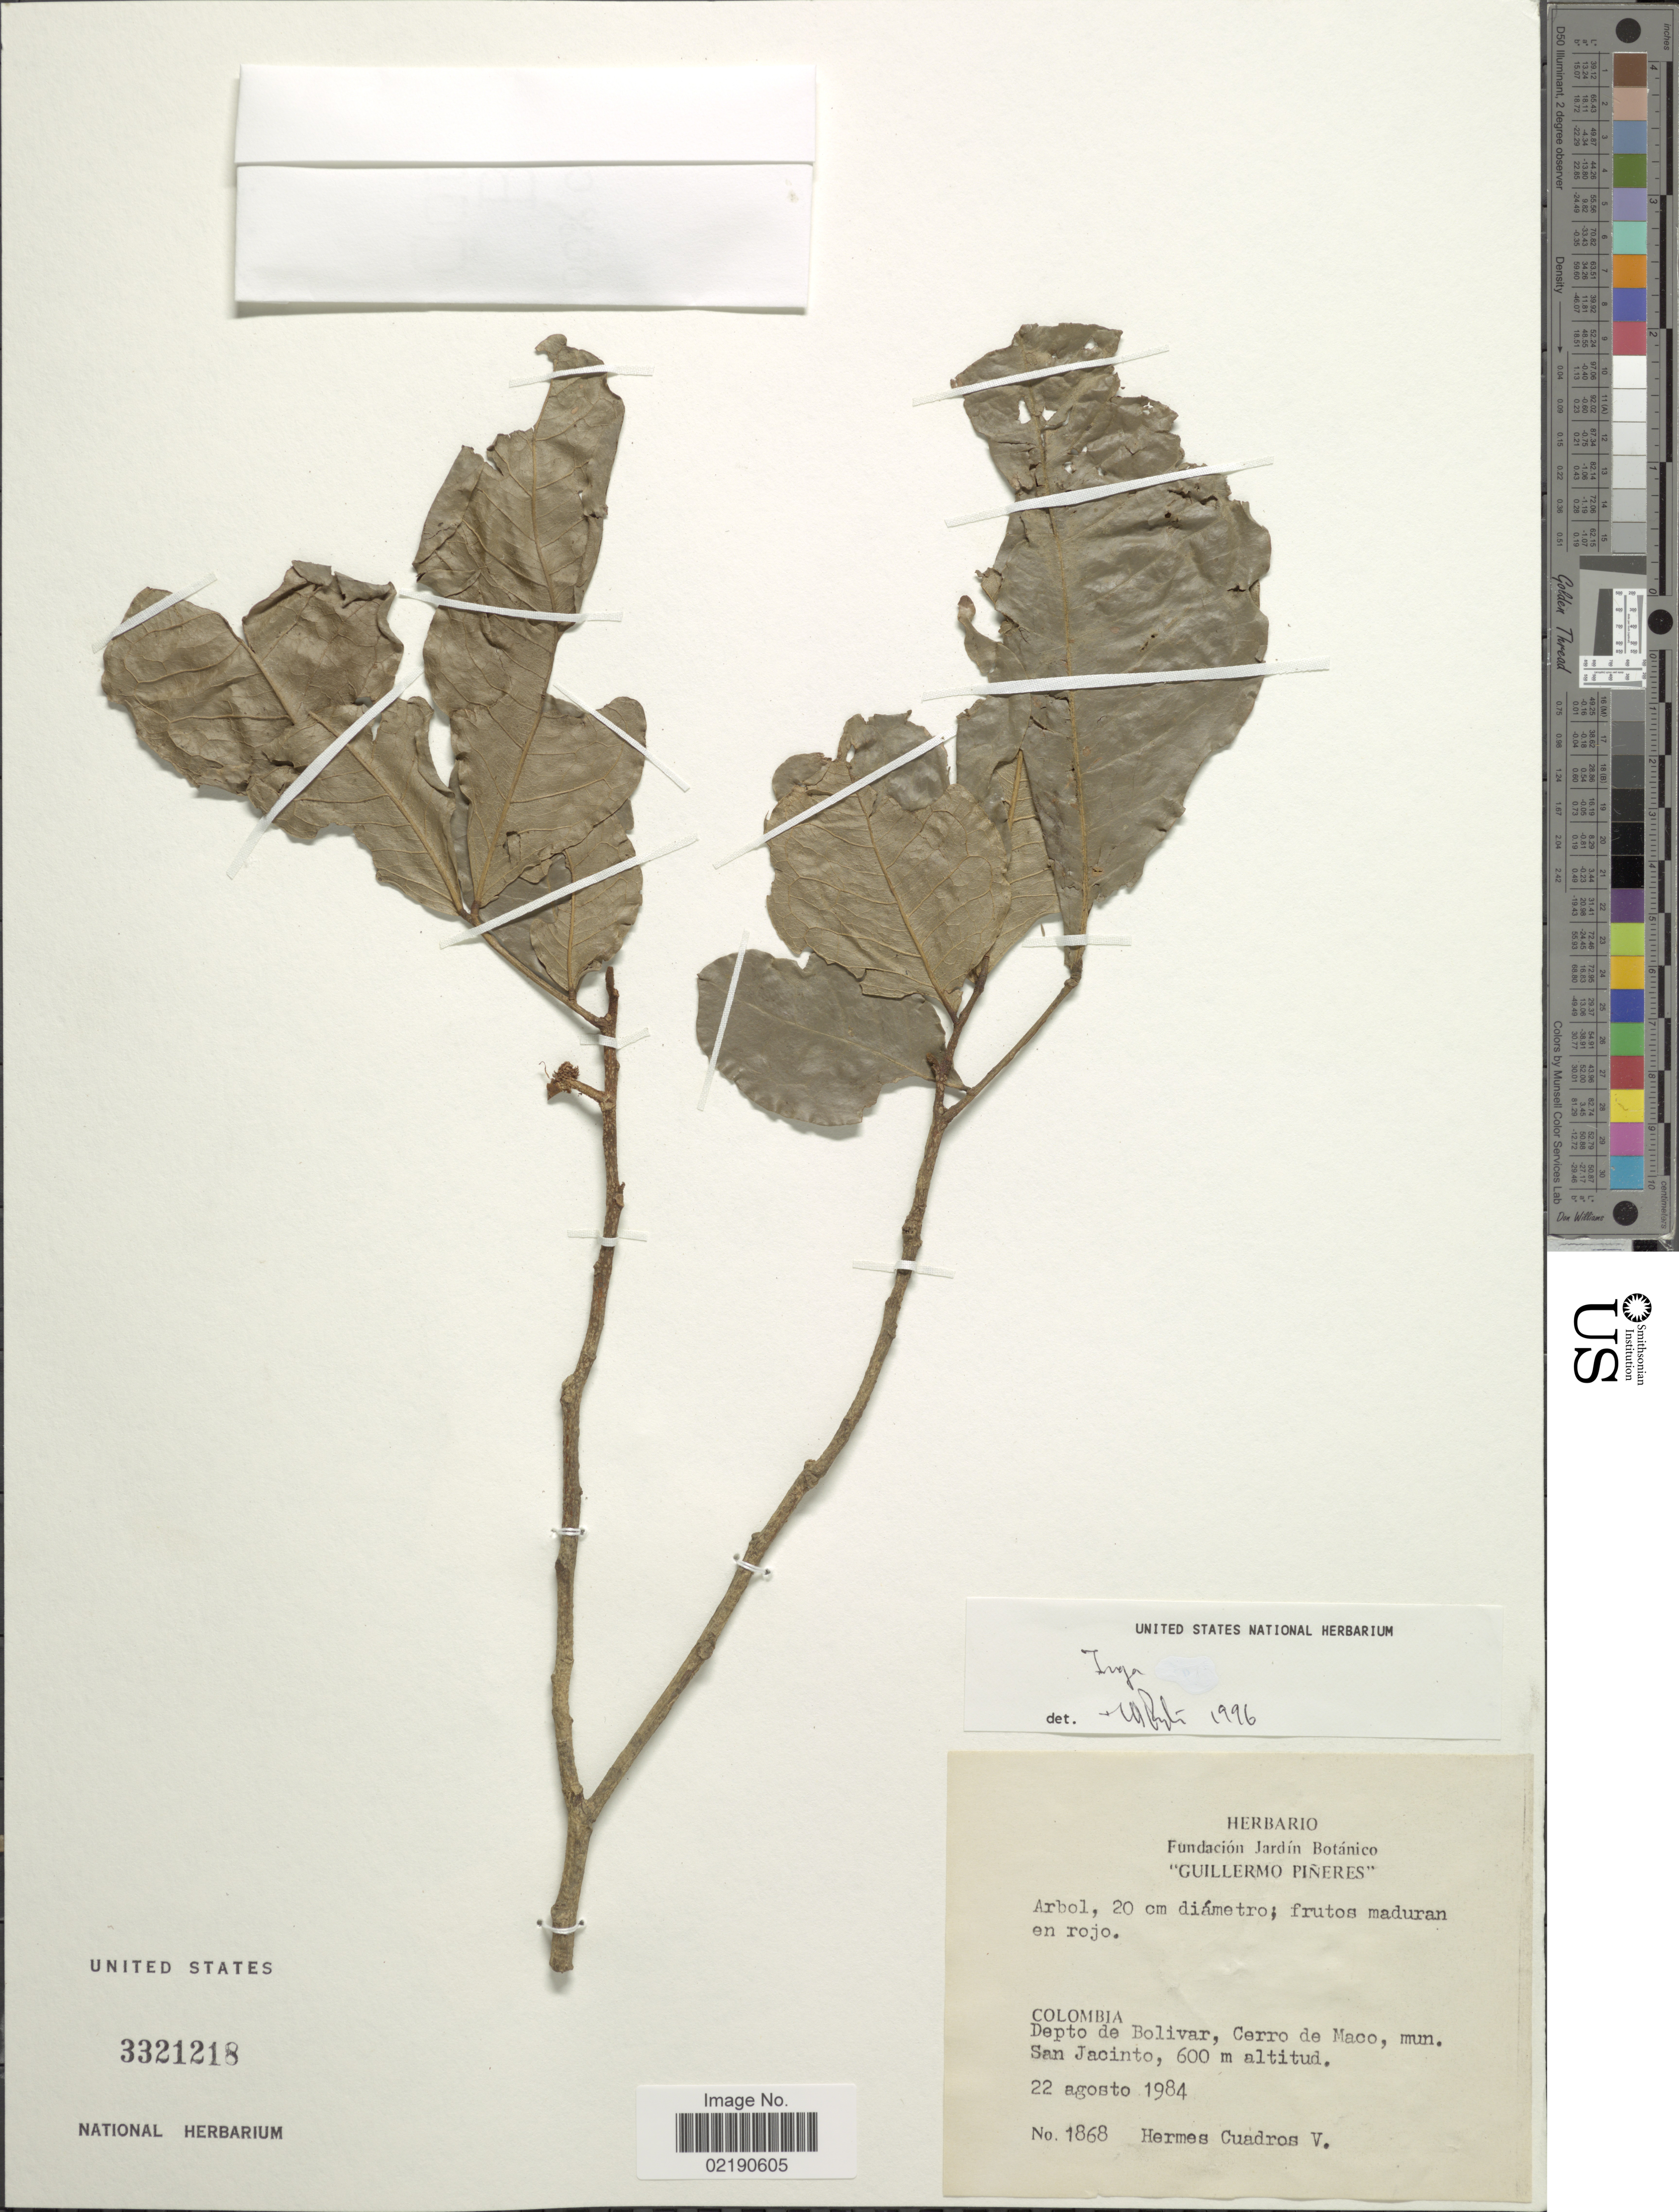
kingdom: Plantae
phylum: Tracheophyta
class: Magnoliopsida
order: Fabales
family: Fabaceae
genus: Inga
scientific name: Inga sp.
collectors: H. Cuadros V.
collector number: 1868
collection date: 1984-08-22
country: Colombia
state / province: Bolívar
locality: Cerro de Maco, mun. San Jacinto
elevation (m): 600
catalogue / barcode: US 3321218